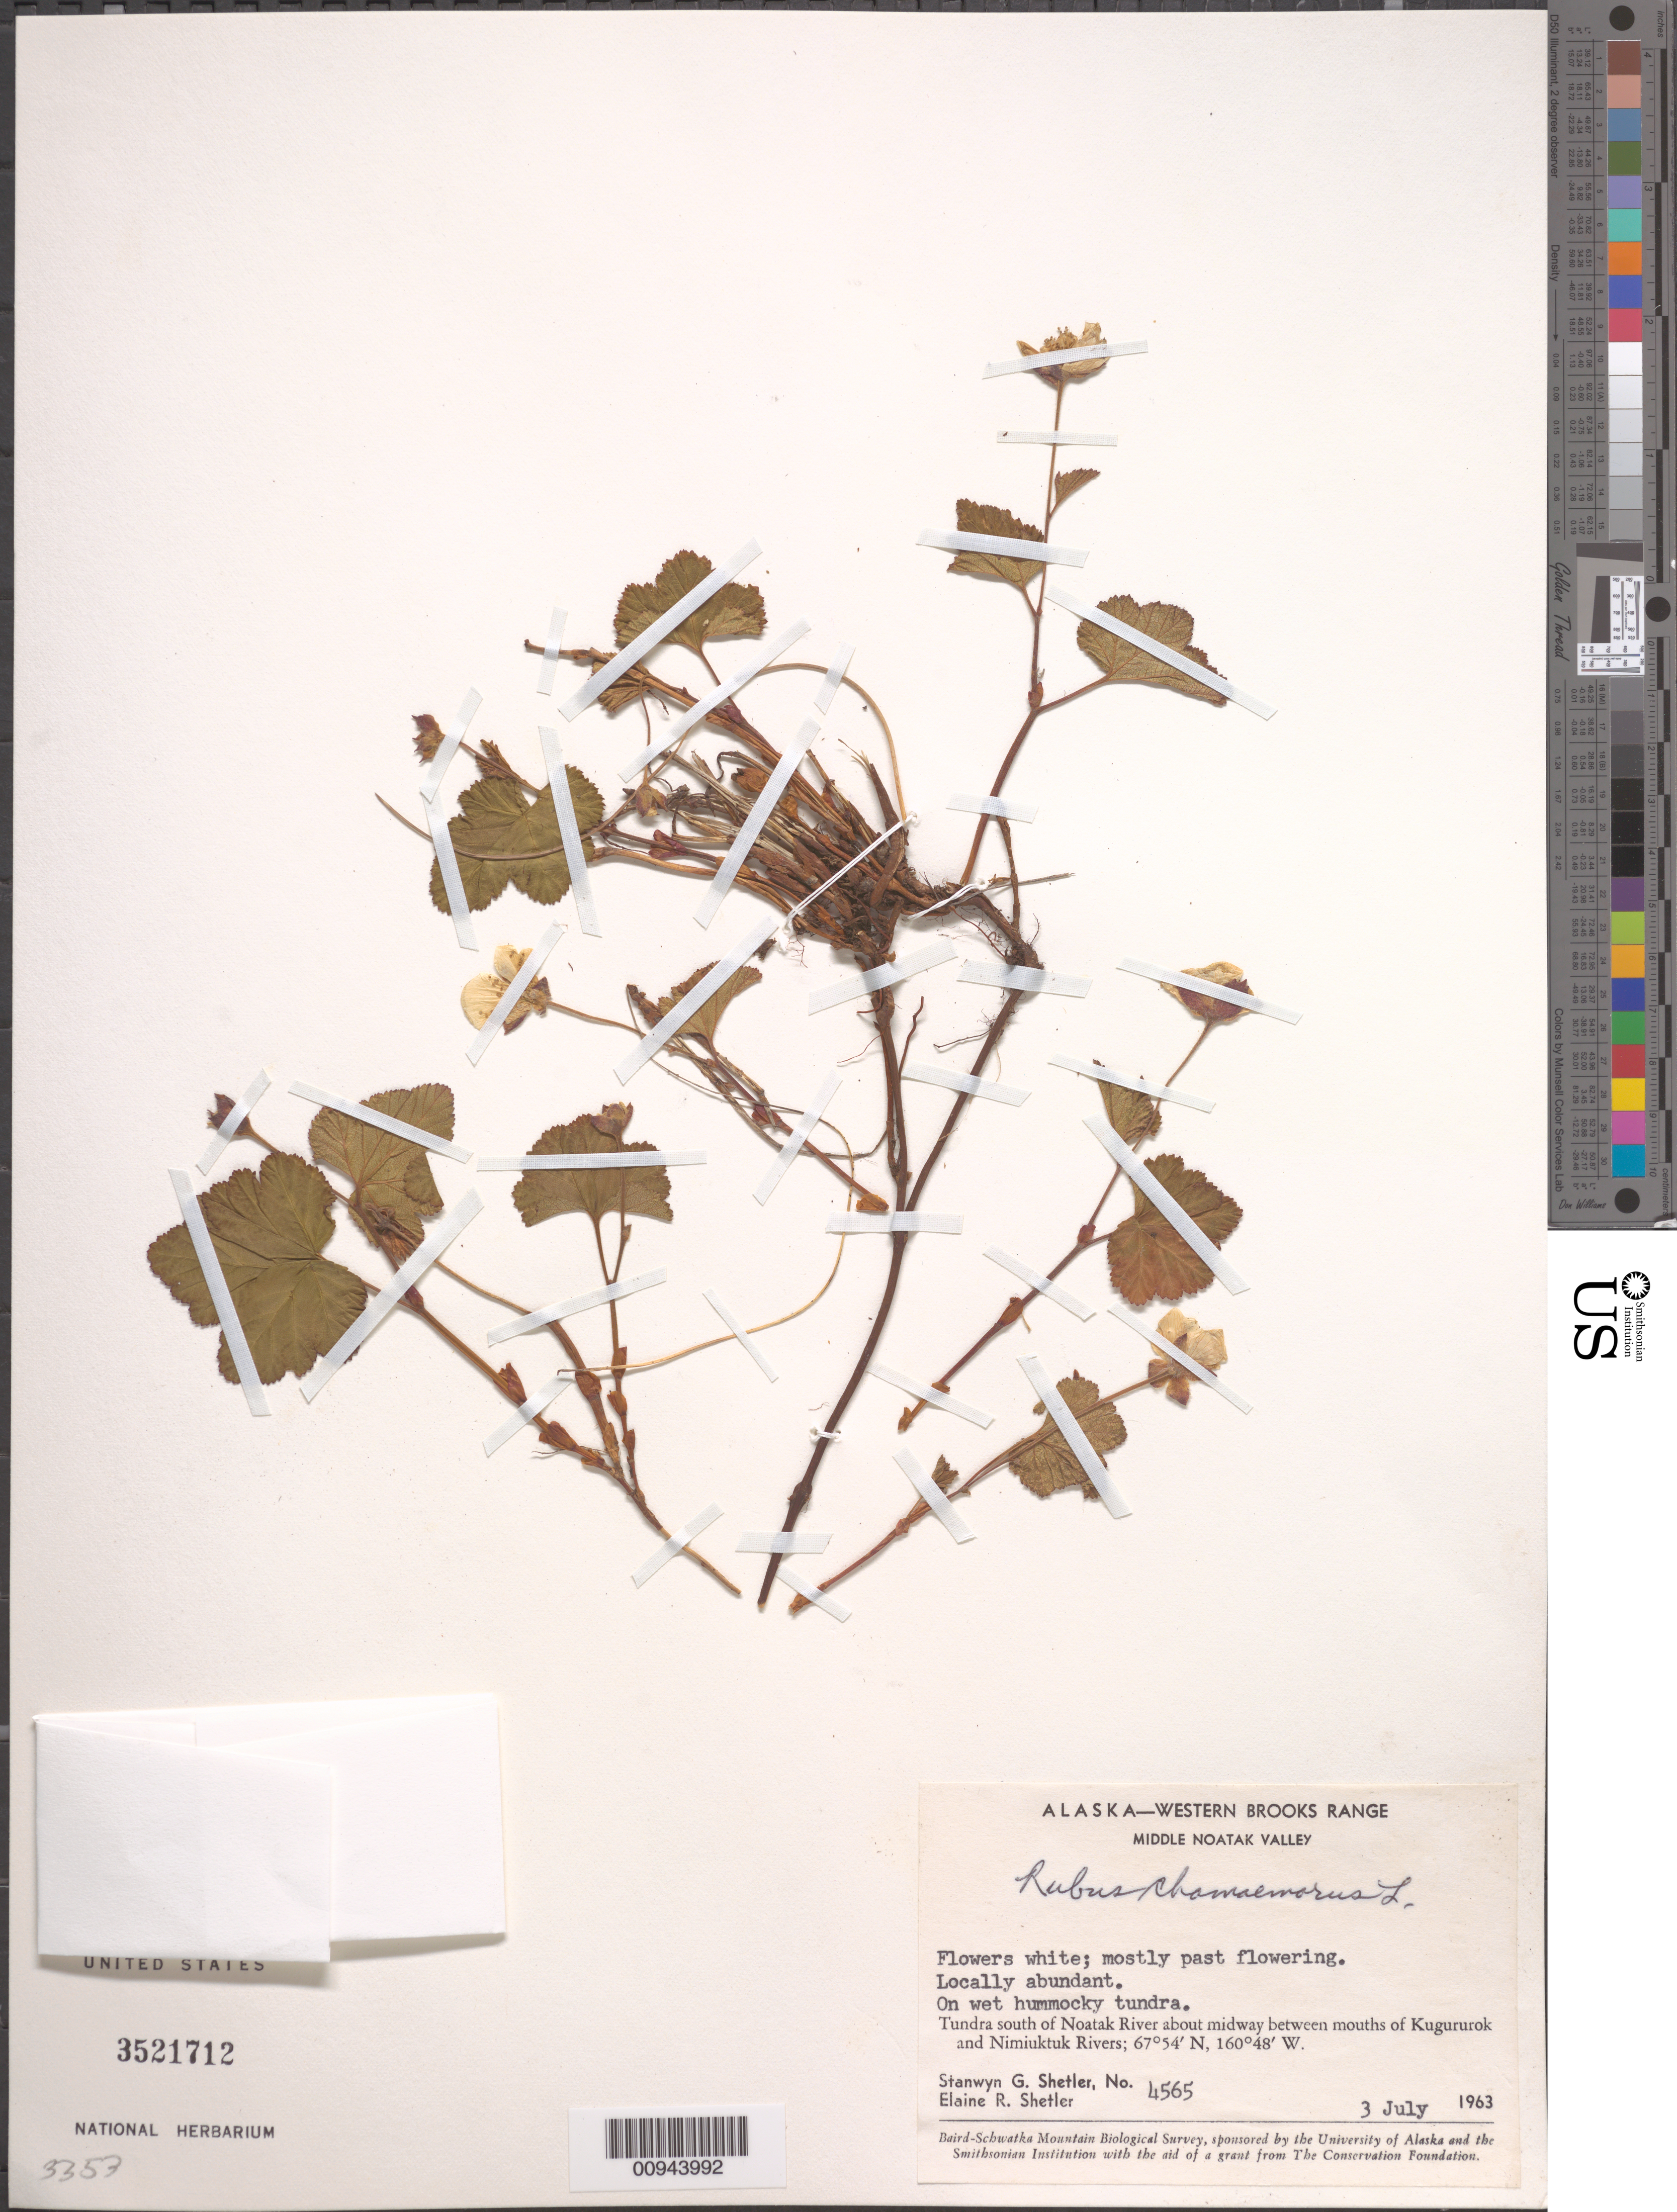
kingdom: Plantae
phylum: Tracheophyta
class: Magnoliopsida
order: Rosales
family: Rosaceae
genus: Rubus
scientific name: Rubus chamaemorus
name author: L.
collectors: S. Shetler & E. R. Shetler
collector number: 4565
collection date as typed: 03 Jul 1963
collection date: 1963-07-03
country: United States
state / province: Alaska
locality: S of Noatak River about midway between mouths of Kugururok and Nimiuktuk Rivers. Western Brooks Range, Middle Noatak Valley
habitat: Tundra. On wet hummocky tundra.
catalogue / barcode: US 3521712